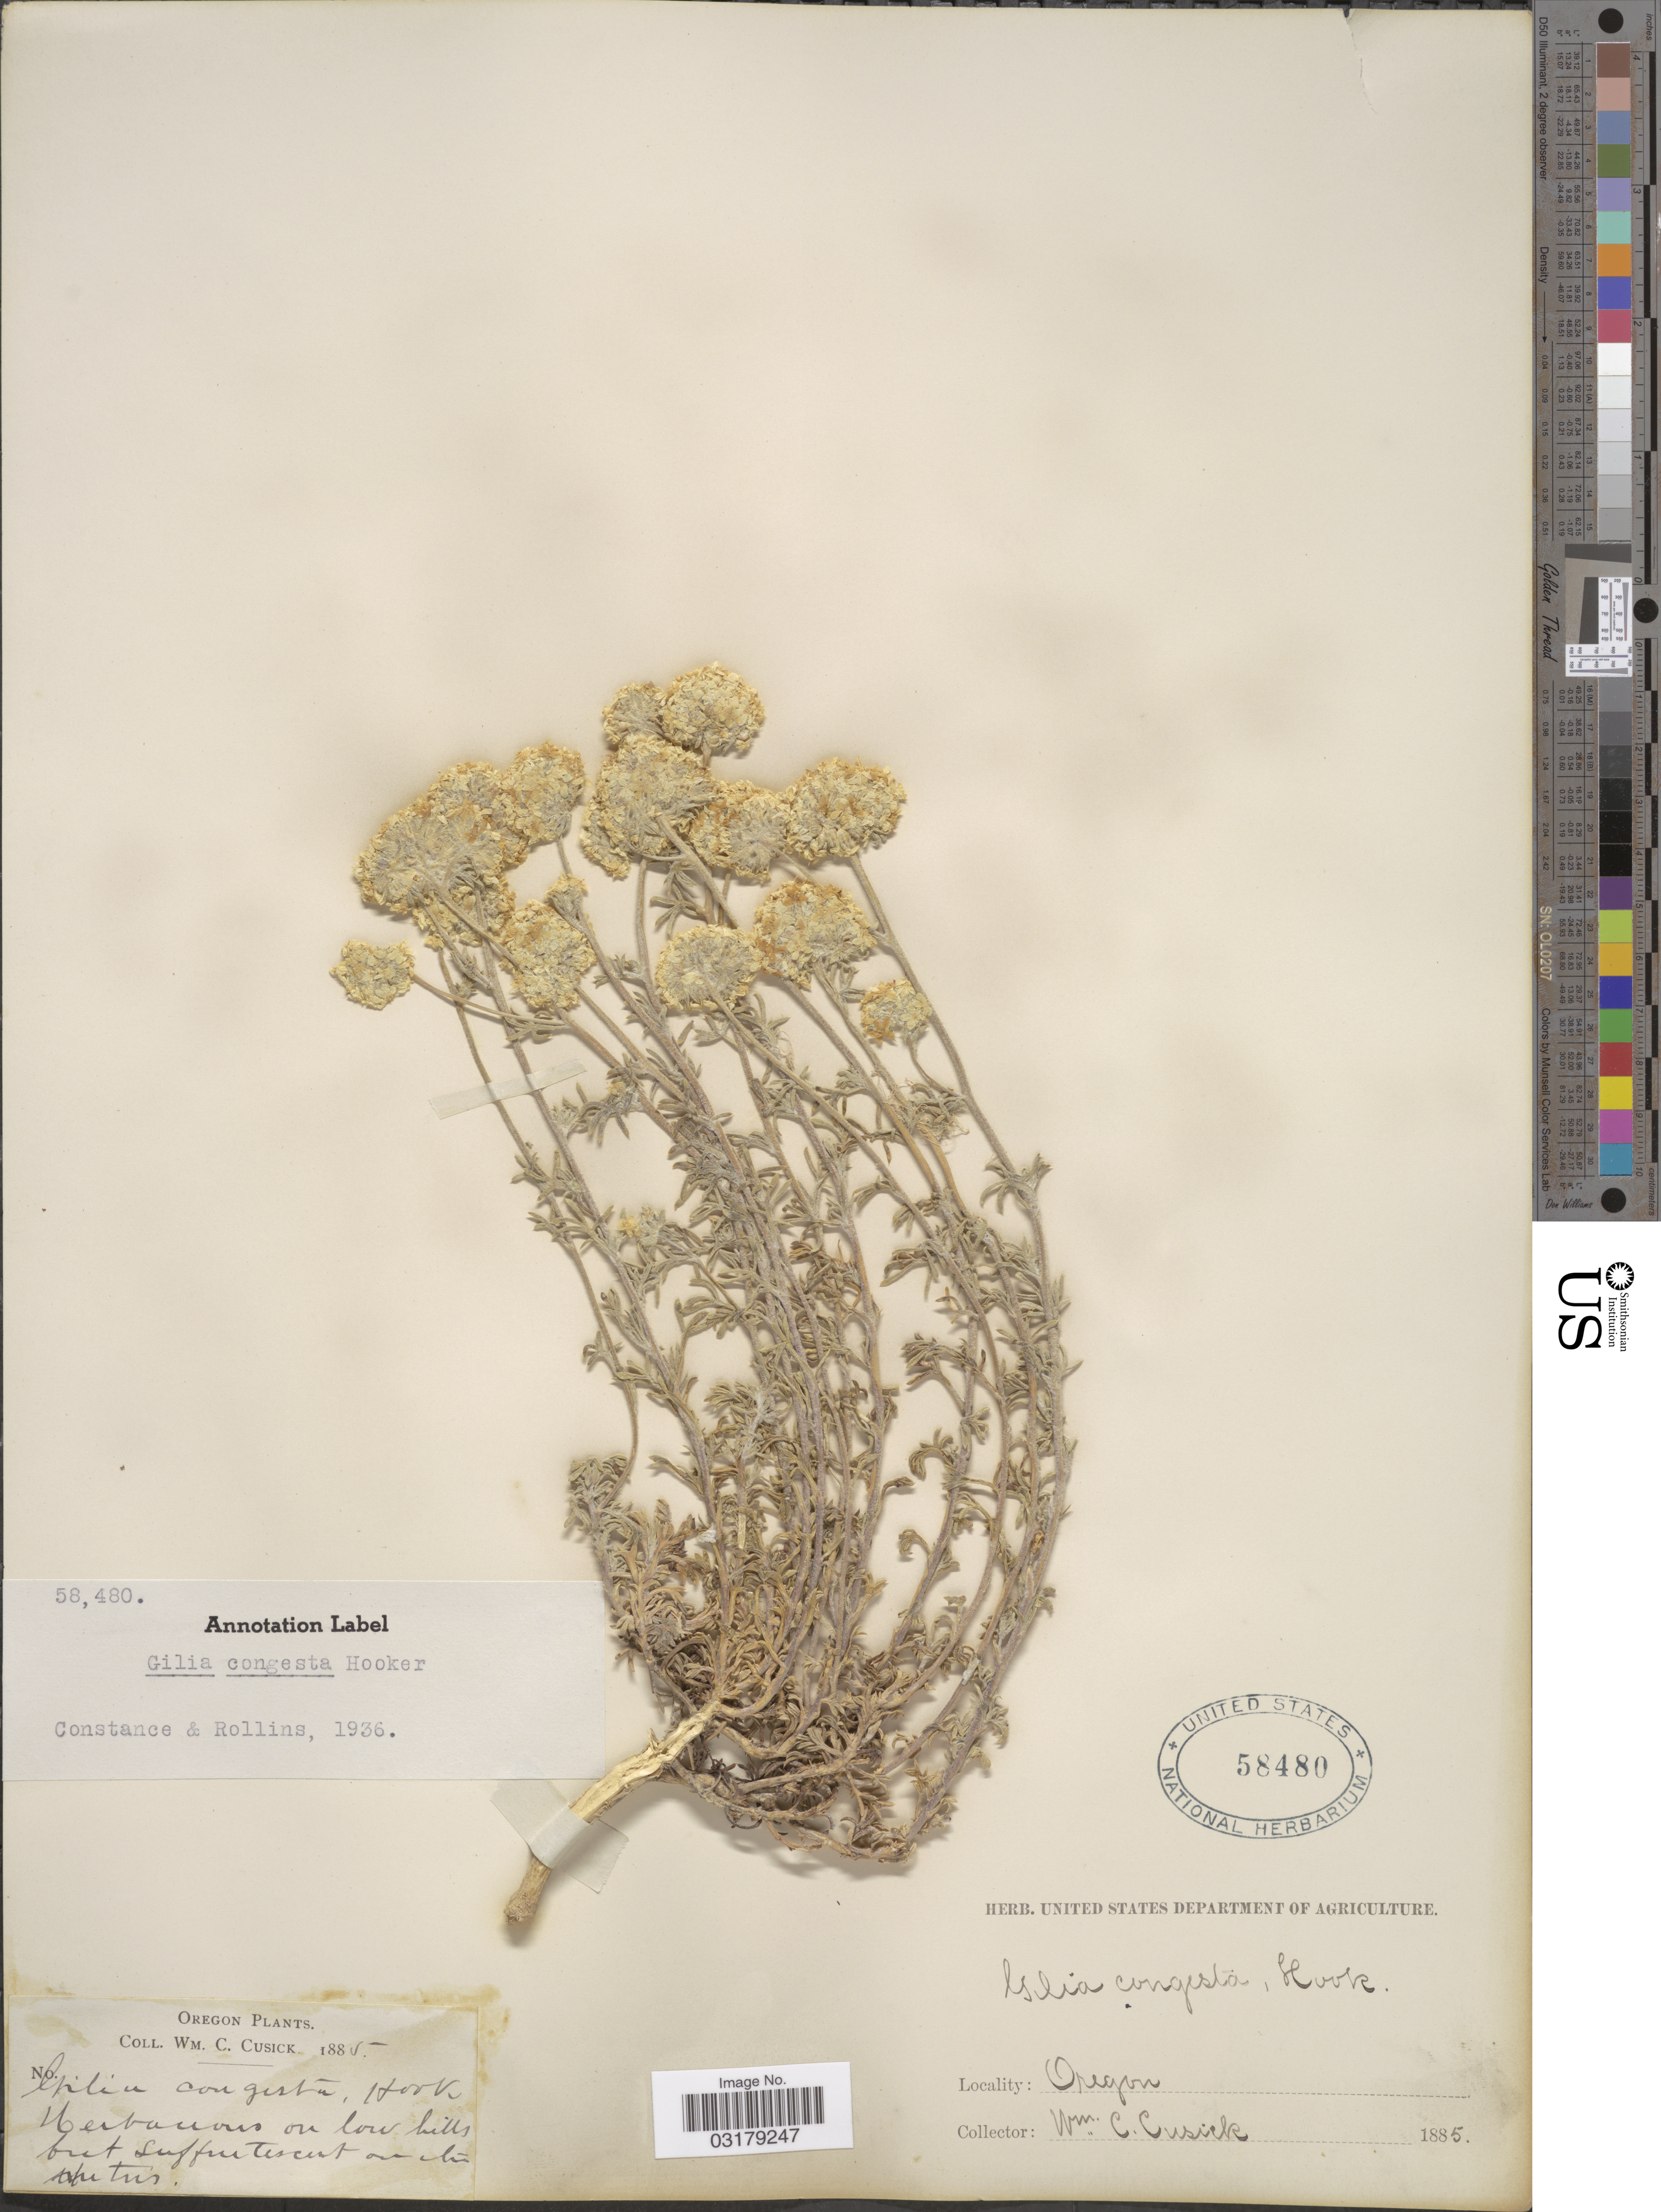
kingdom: Plantae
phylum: Tracheophyta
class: Magnoliopsida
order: Ericales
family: Polemoniaceae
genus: Ipomopsis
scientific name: Ipomopsis congesta subsp. congesta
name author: (Hook.) V.E. Grant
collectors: W. C. Cusick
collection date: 1885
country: United States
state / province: Oregon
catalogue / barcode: US 58480